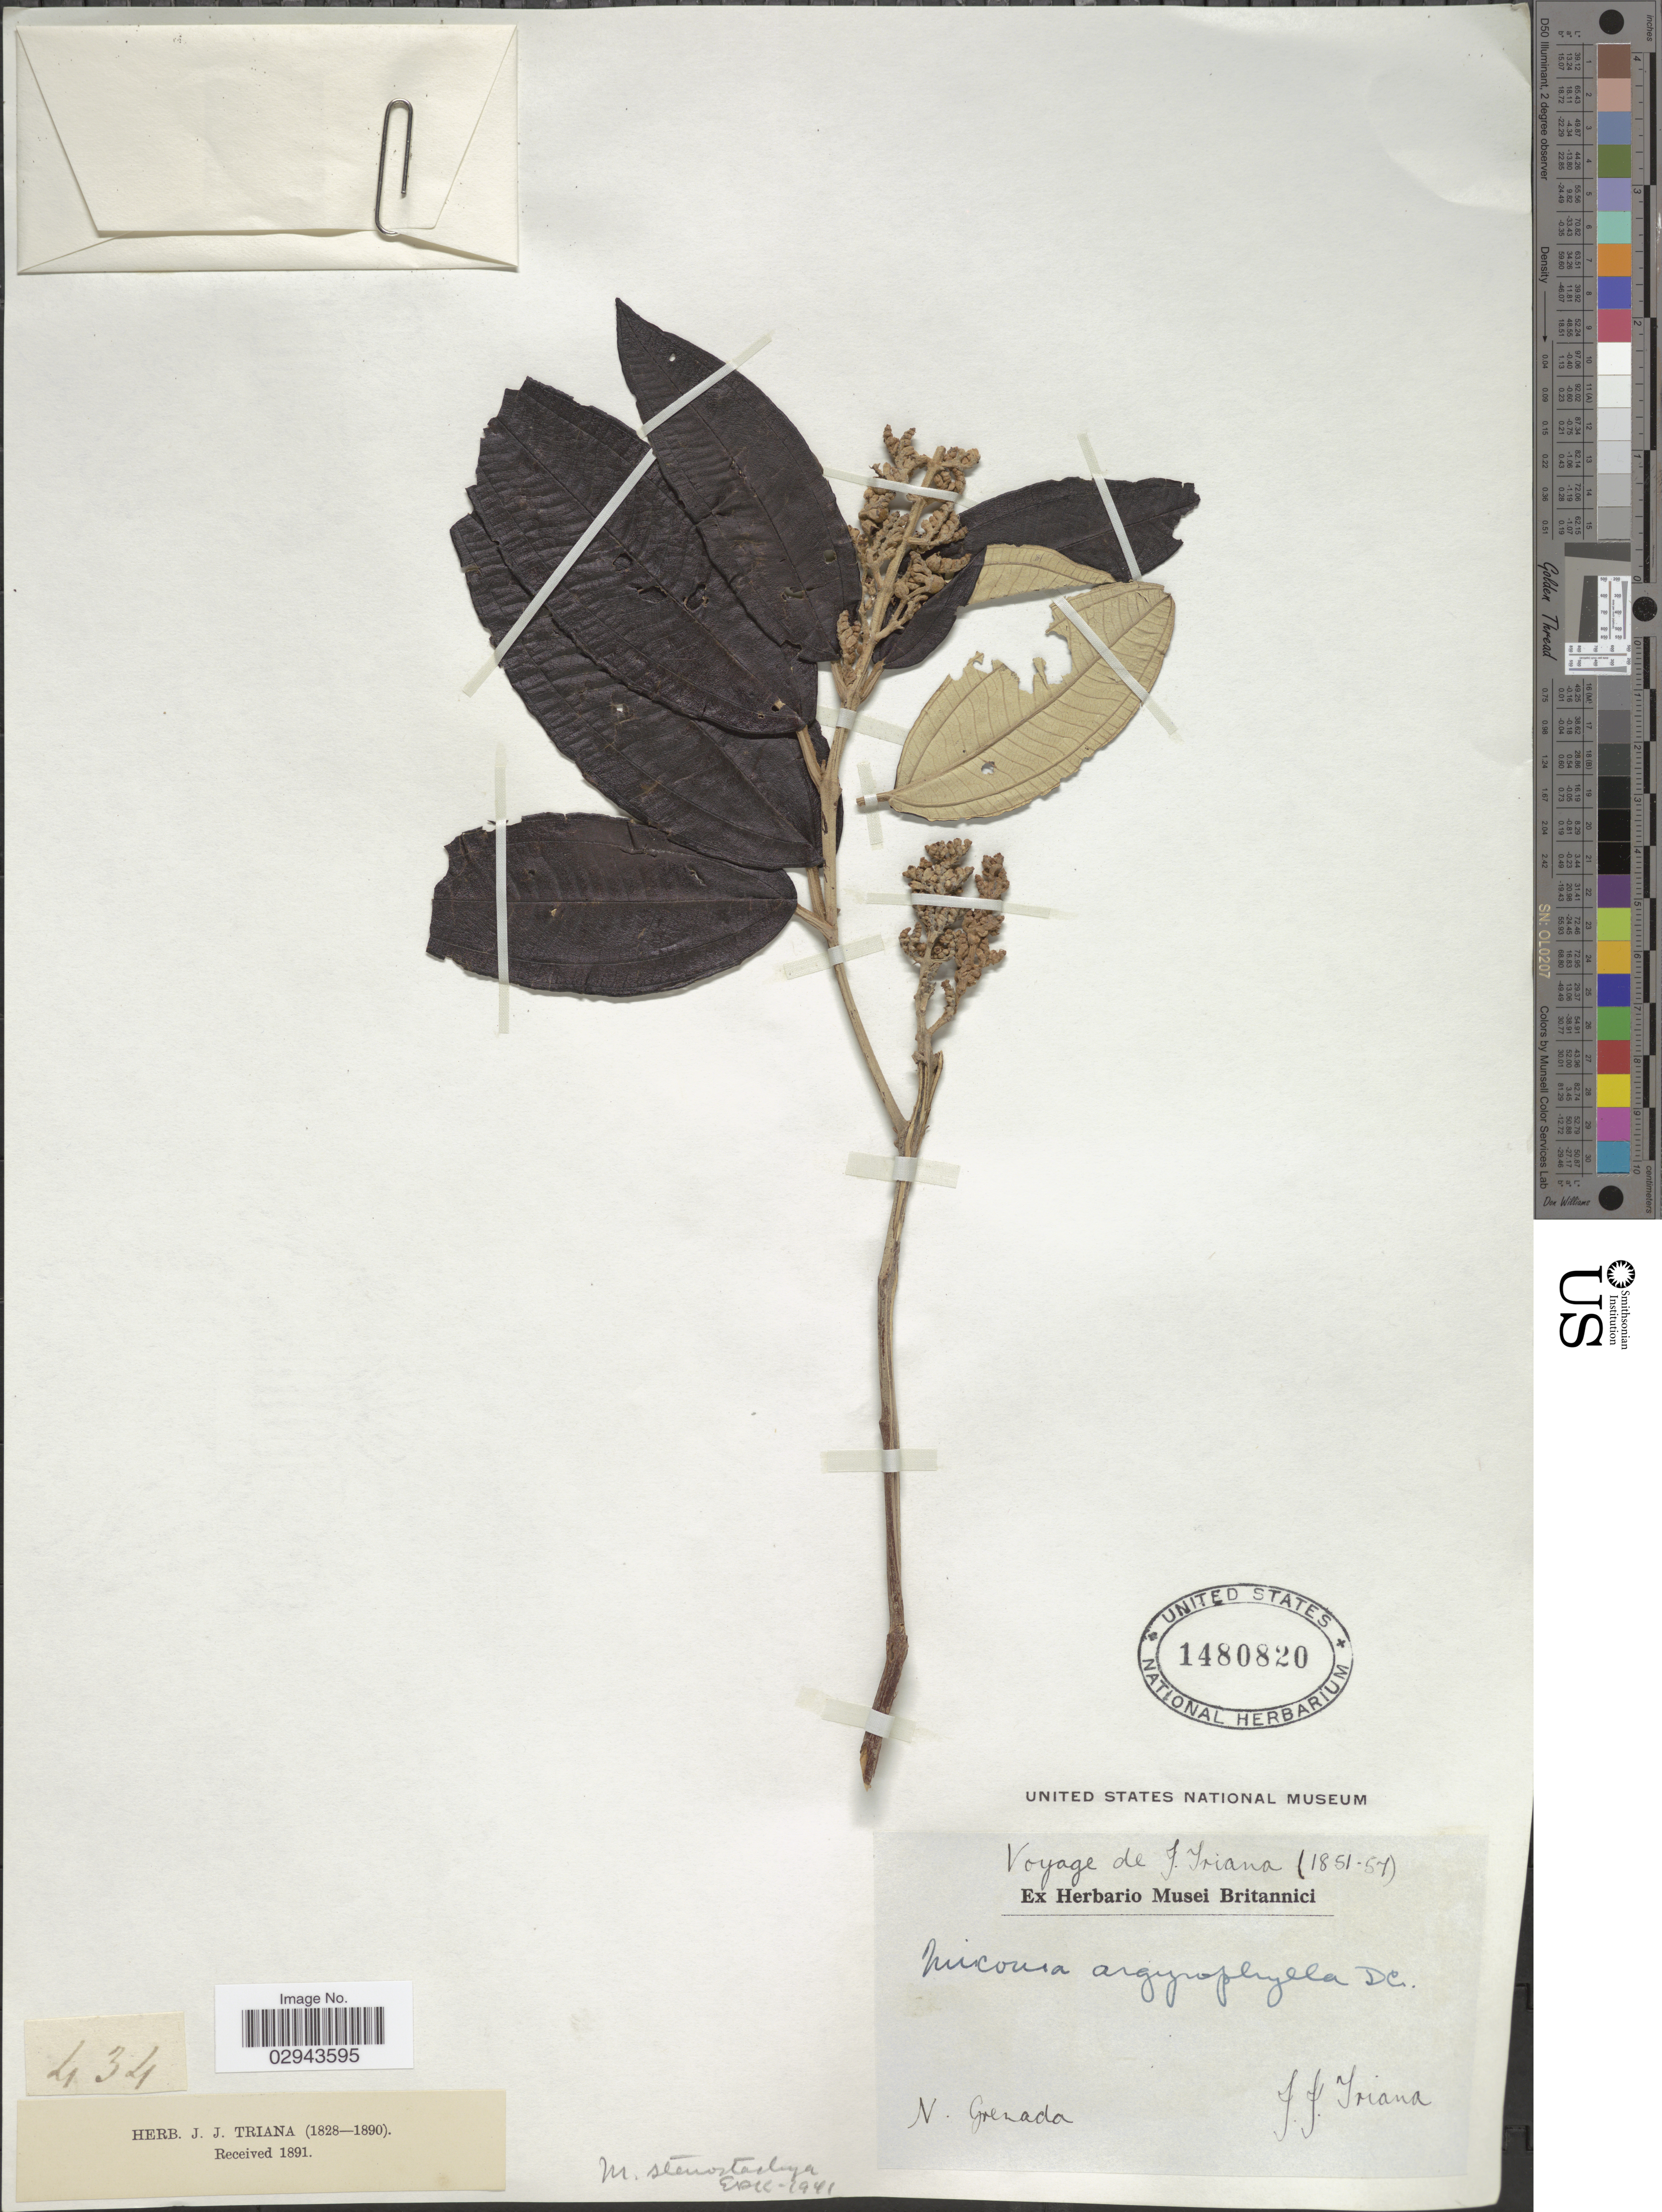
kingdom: Plantae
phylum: Tracheophyta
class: Magnoliopsida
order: Myrtales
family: Melastomataceae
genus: Miconia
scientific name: Miconia stenostachya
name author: DC.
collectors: J. J. Triana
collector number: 434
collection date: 1851/1857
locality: N. Grenada.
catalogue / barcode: US 1480820